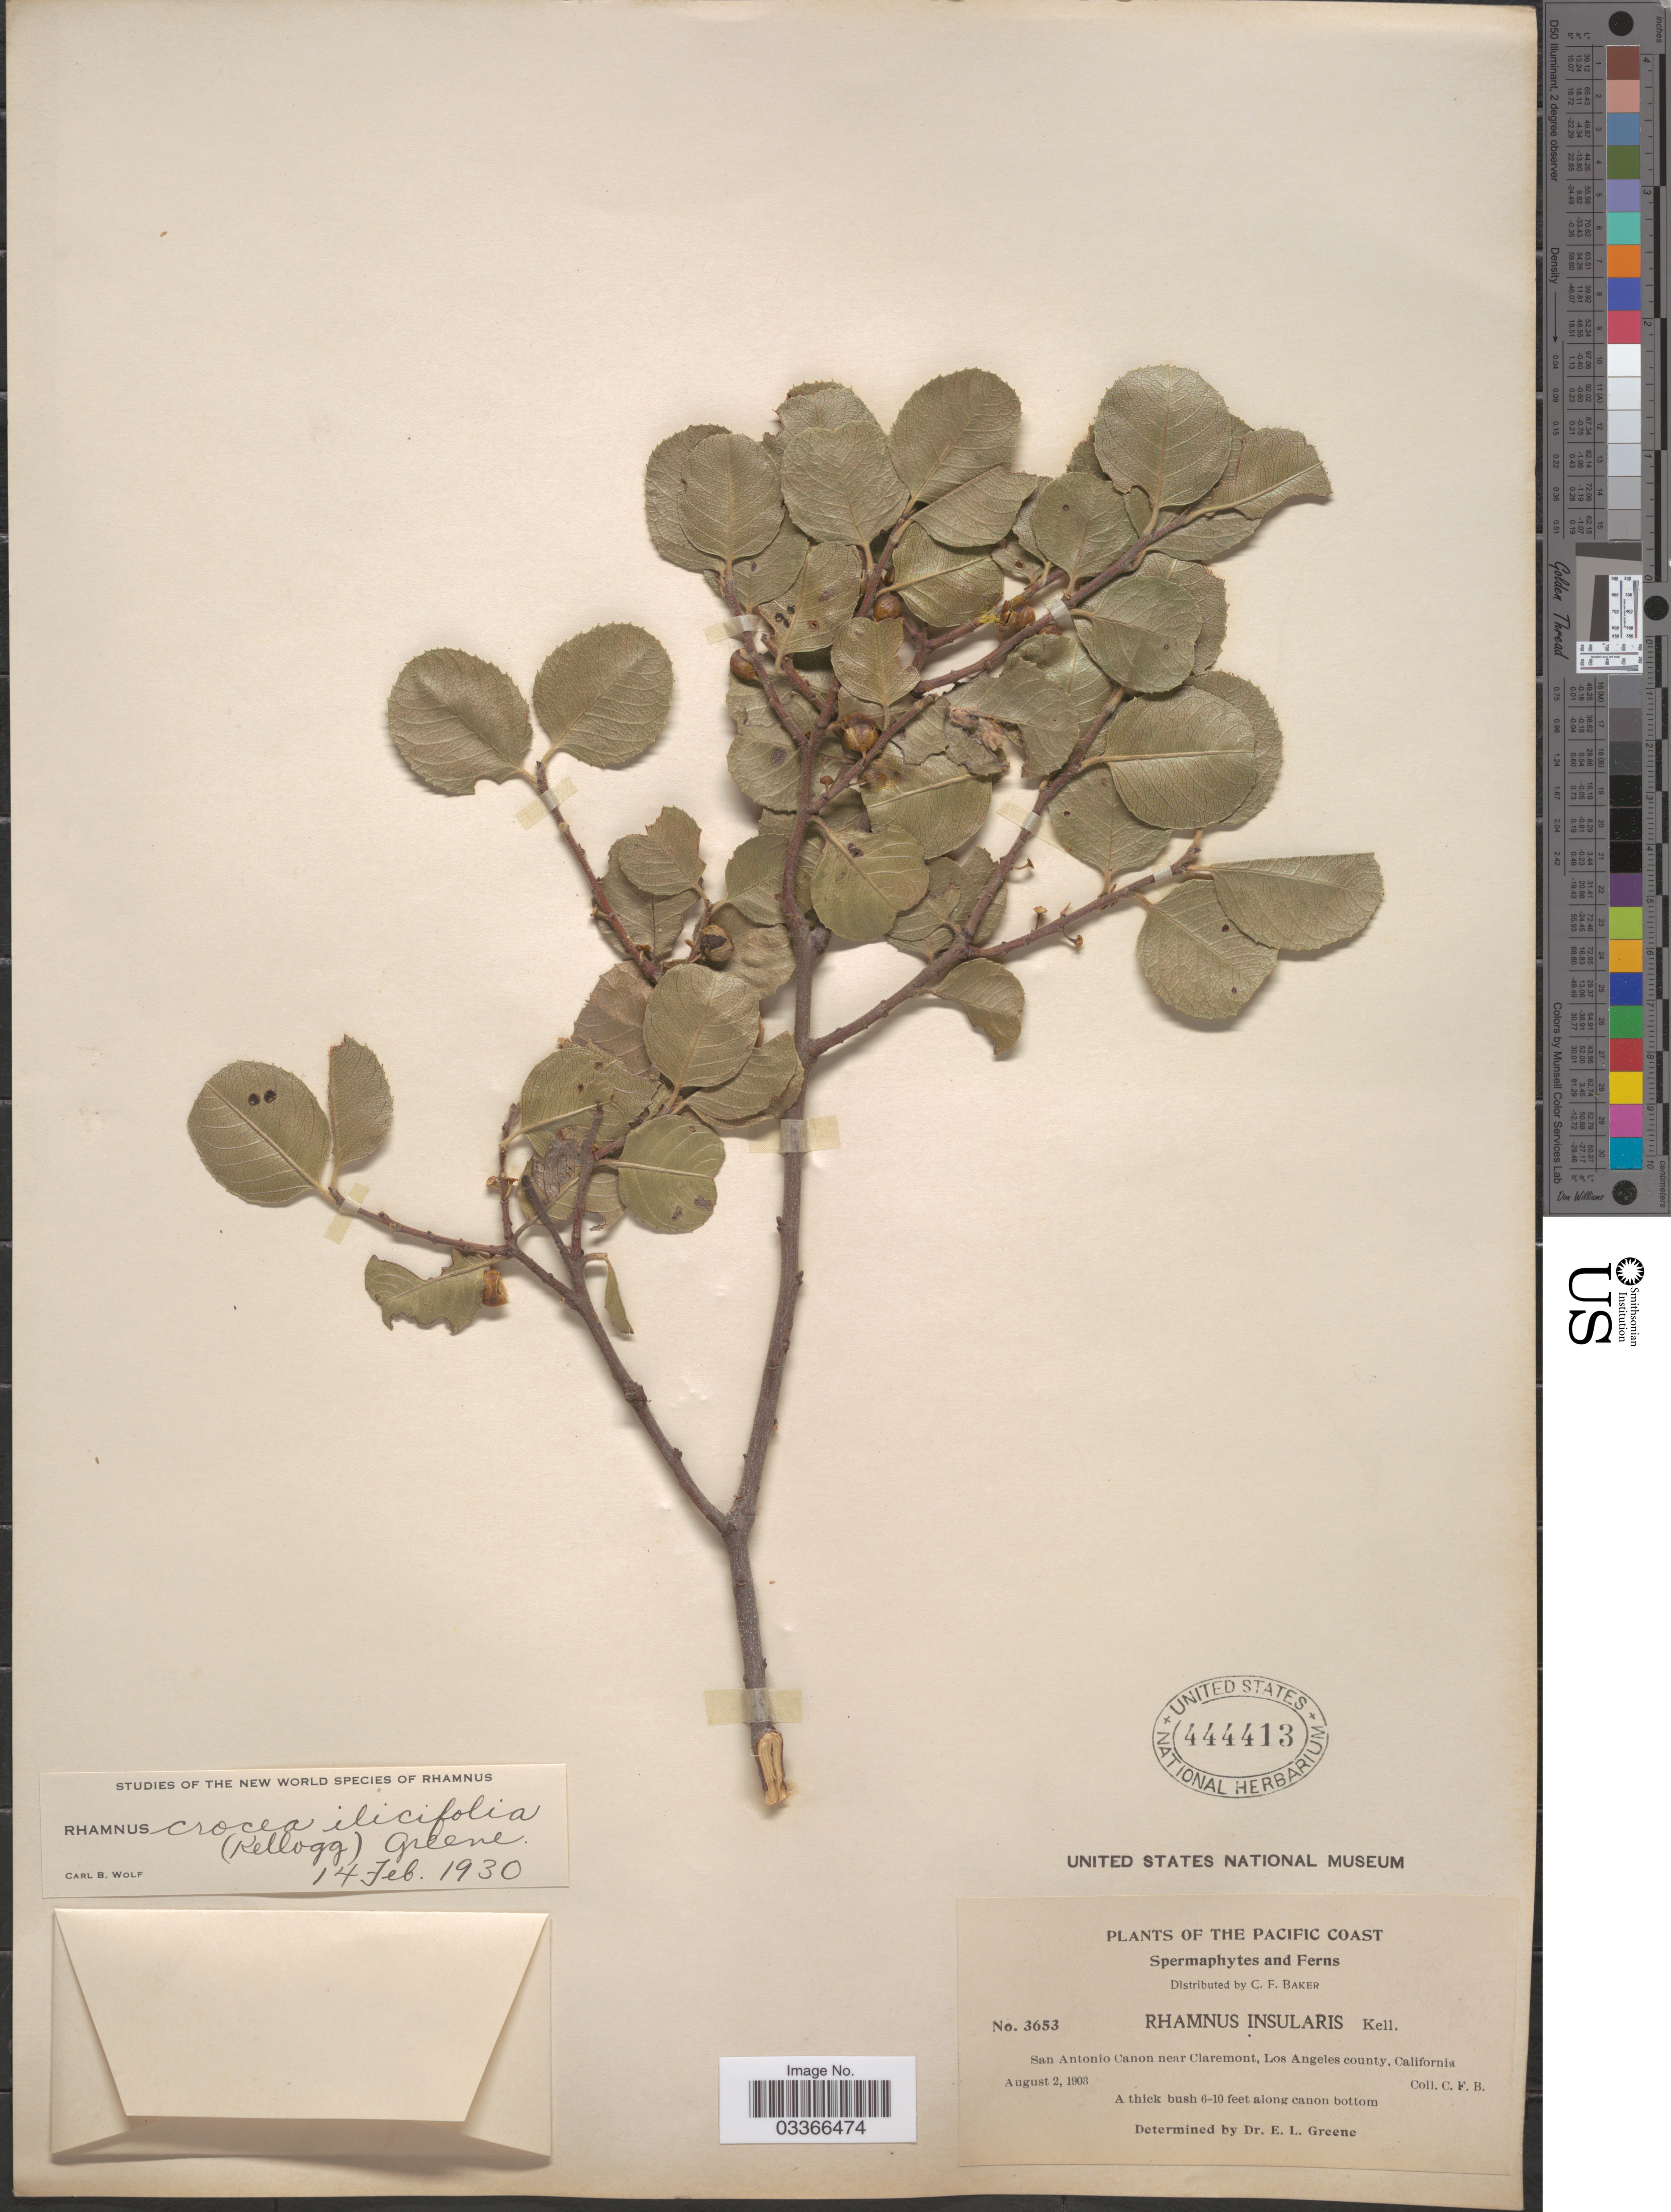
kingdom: Plantae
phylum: Tracheophyta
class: Magnoliopsida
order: Rosales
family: Rhamnaceae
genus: Rhamnus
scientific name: Rhamnus crocea var. ilicifolia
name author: (Kellogg) Greene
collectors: C. F. Baker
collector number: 3653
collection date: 1903-08-02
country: United States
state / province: California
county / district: Los Angeles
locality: The Pacific Coast. San Antonio Canon near Claremont, Los Angeles county.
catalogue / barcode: US 444413